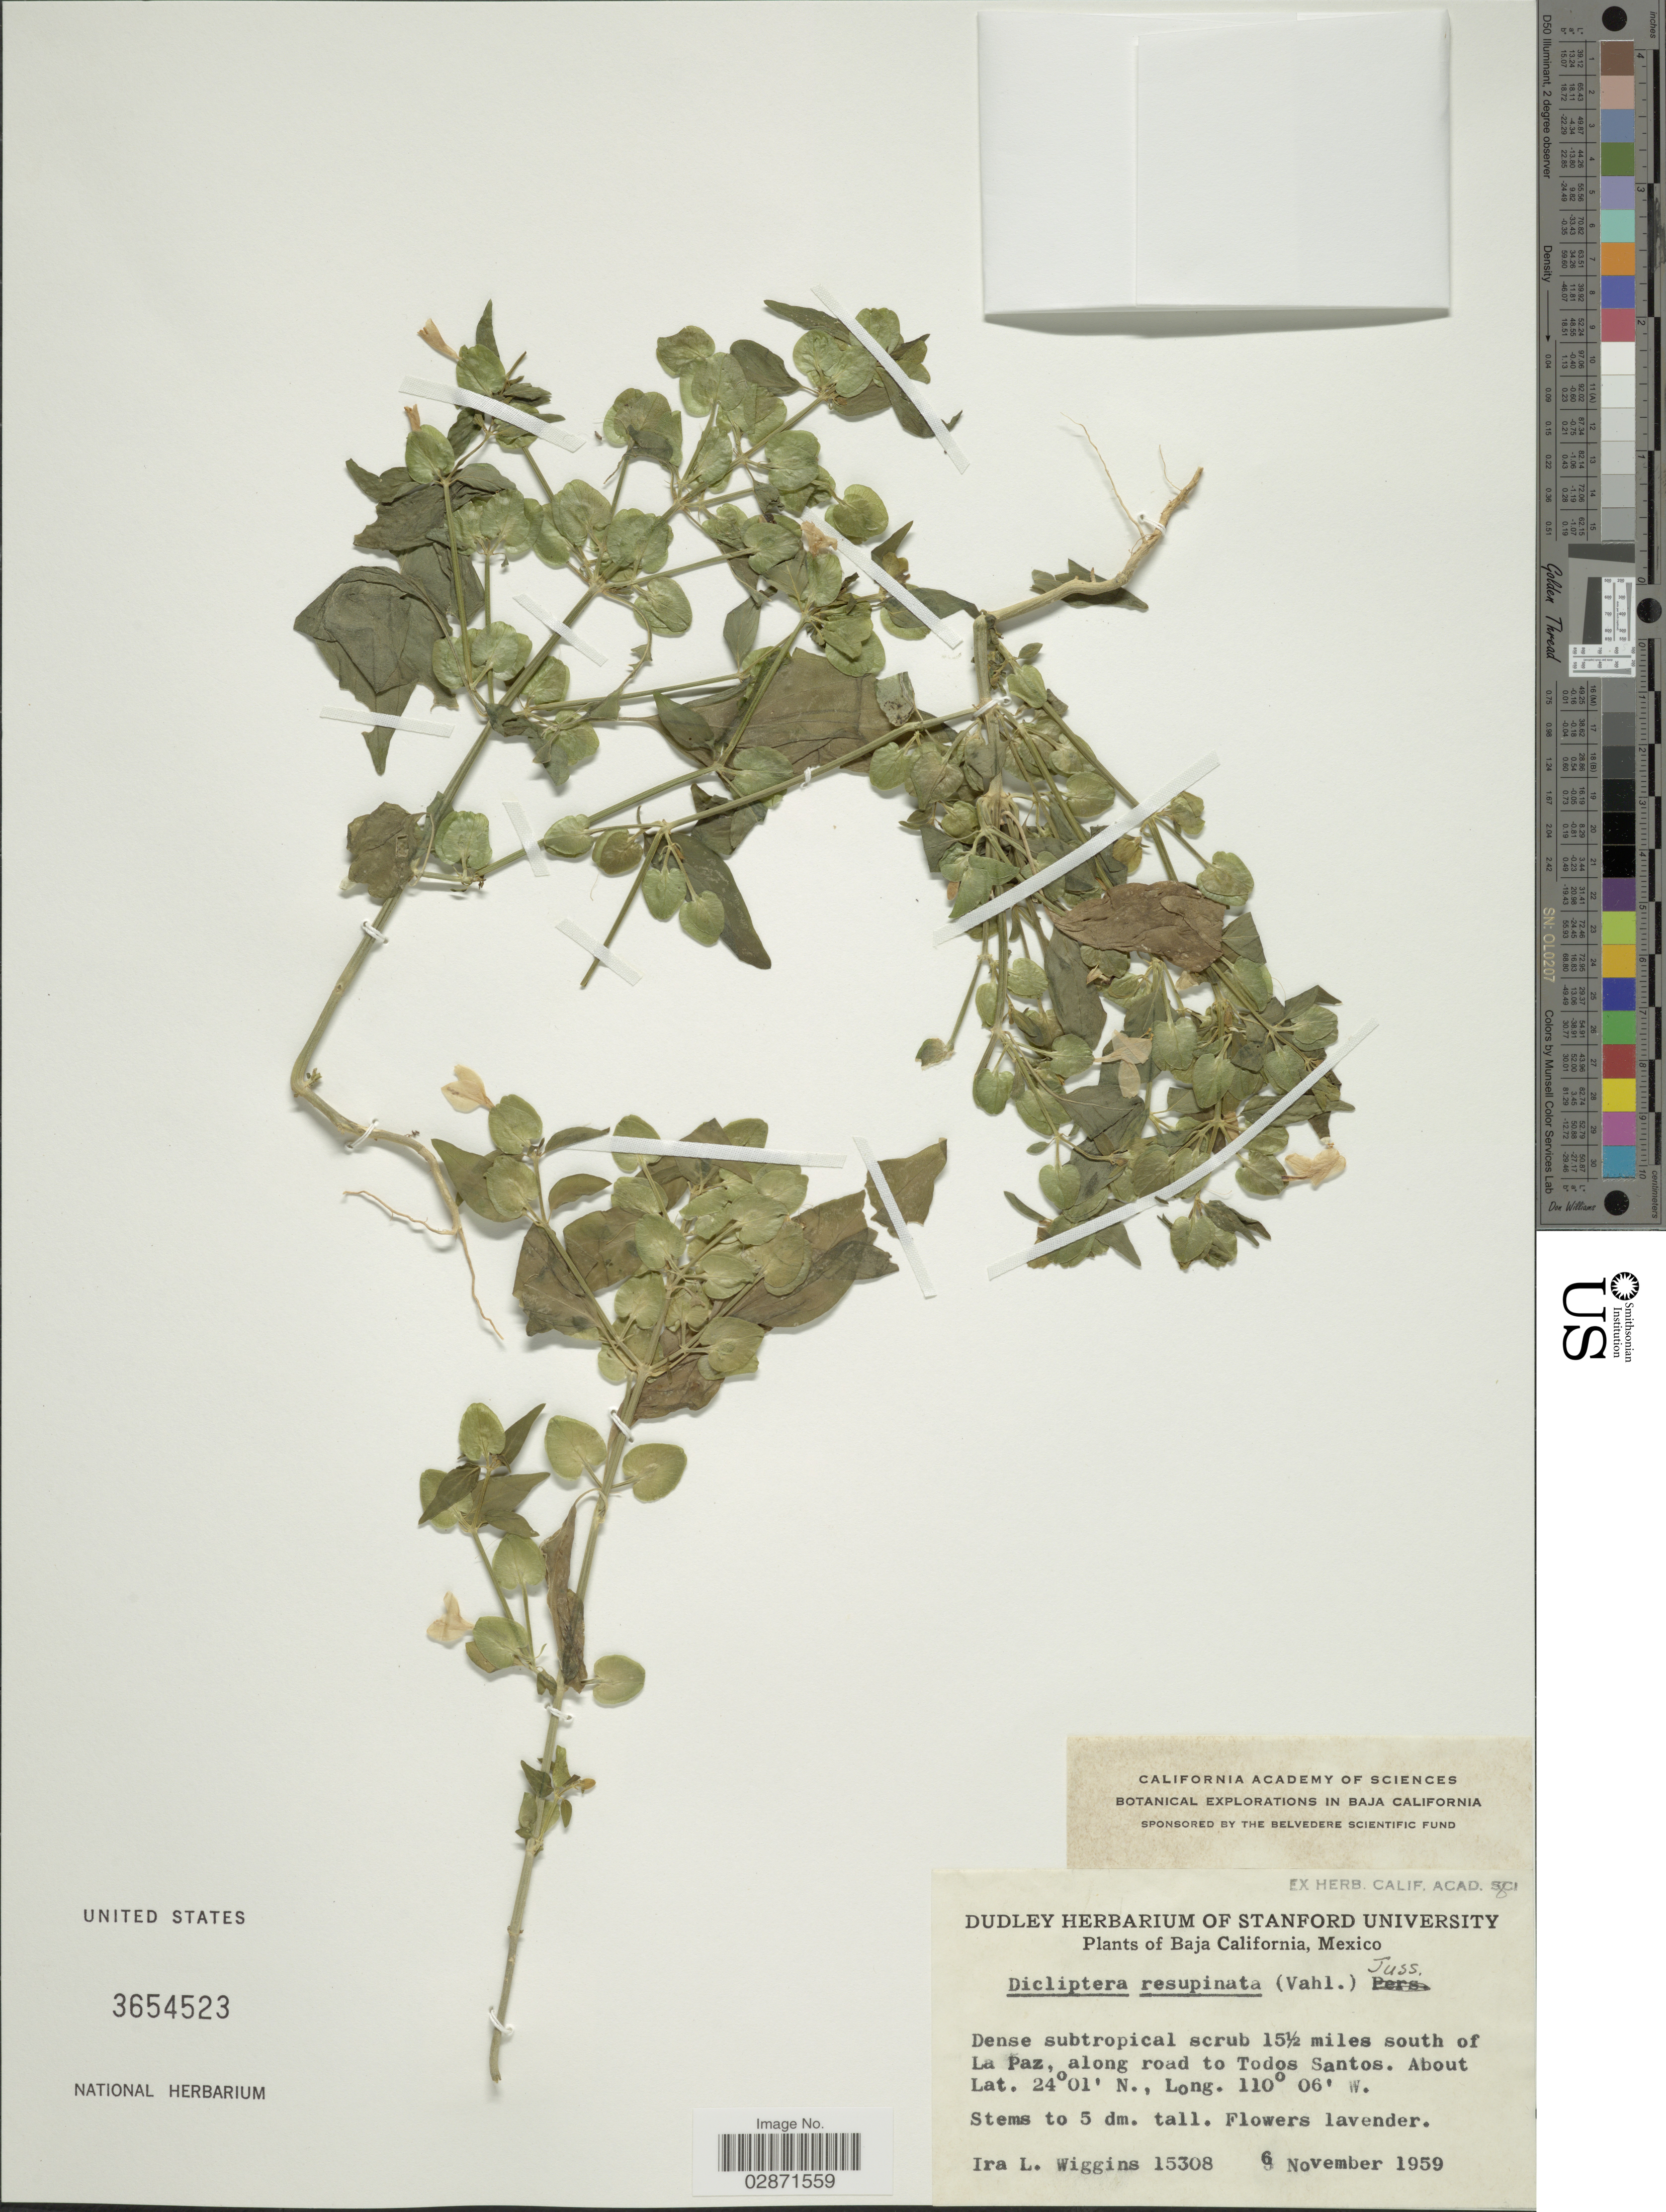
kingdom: Plantae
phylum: Tracheophyta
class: Magnoliopsida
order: Lamiales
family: Acanthaceae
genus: Dicliptera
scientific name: Dicliptera resupinata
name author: (Vahl) Juss.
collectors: I. L. Wiggins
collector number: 15308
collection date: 1959-11-06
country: Mexico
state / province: Baja California Sur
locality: Dense subtropical scrub 15½ miles south of La Paz, along road to Todos Santos.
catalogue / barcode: US 3654523